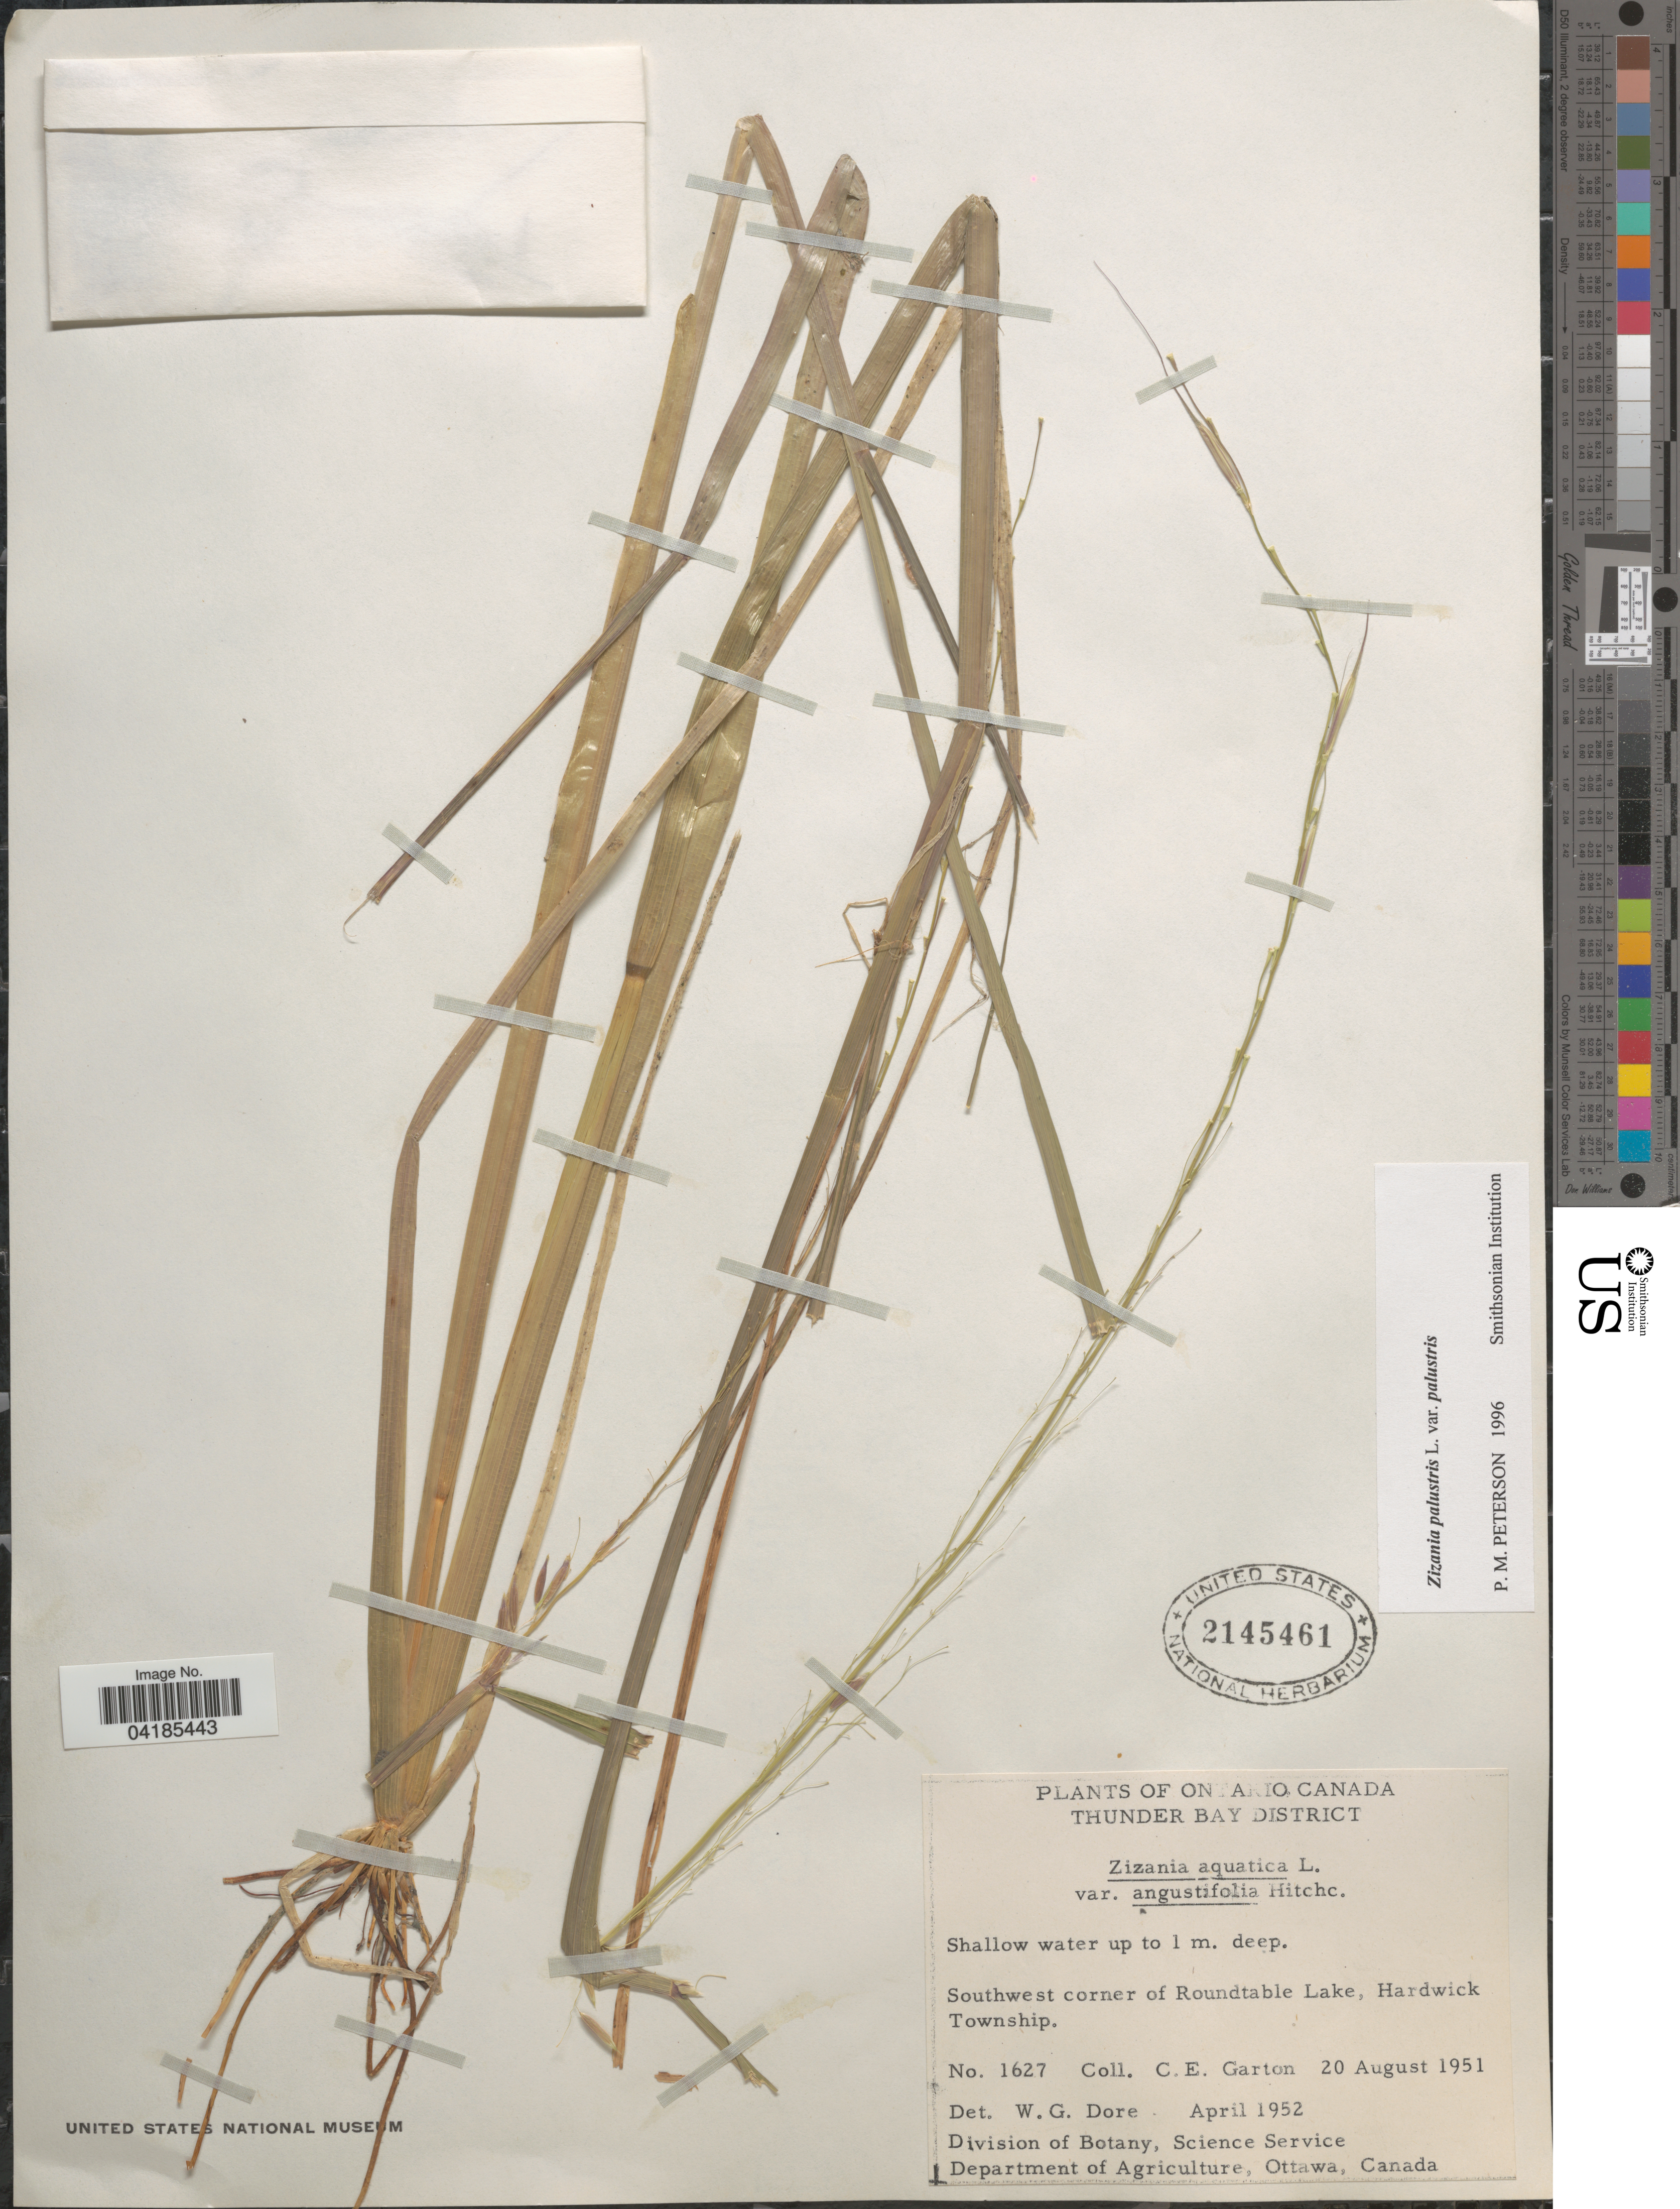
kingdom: Plantae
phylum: Tracheophyta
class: Liliopsida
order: Poales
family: Poaceae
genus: Zizania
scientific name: Zizania palustris var. palustris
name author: L.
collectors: C. E. Garton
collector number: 1627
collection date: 1951-08-20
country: Canada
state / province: Ontario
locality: Thunder Bay District. Southwest corner of Roundtable Lake, Hardwick Township.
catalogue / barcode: US 2145461